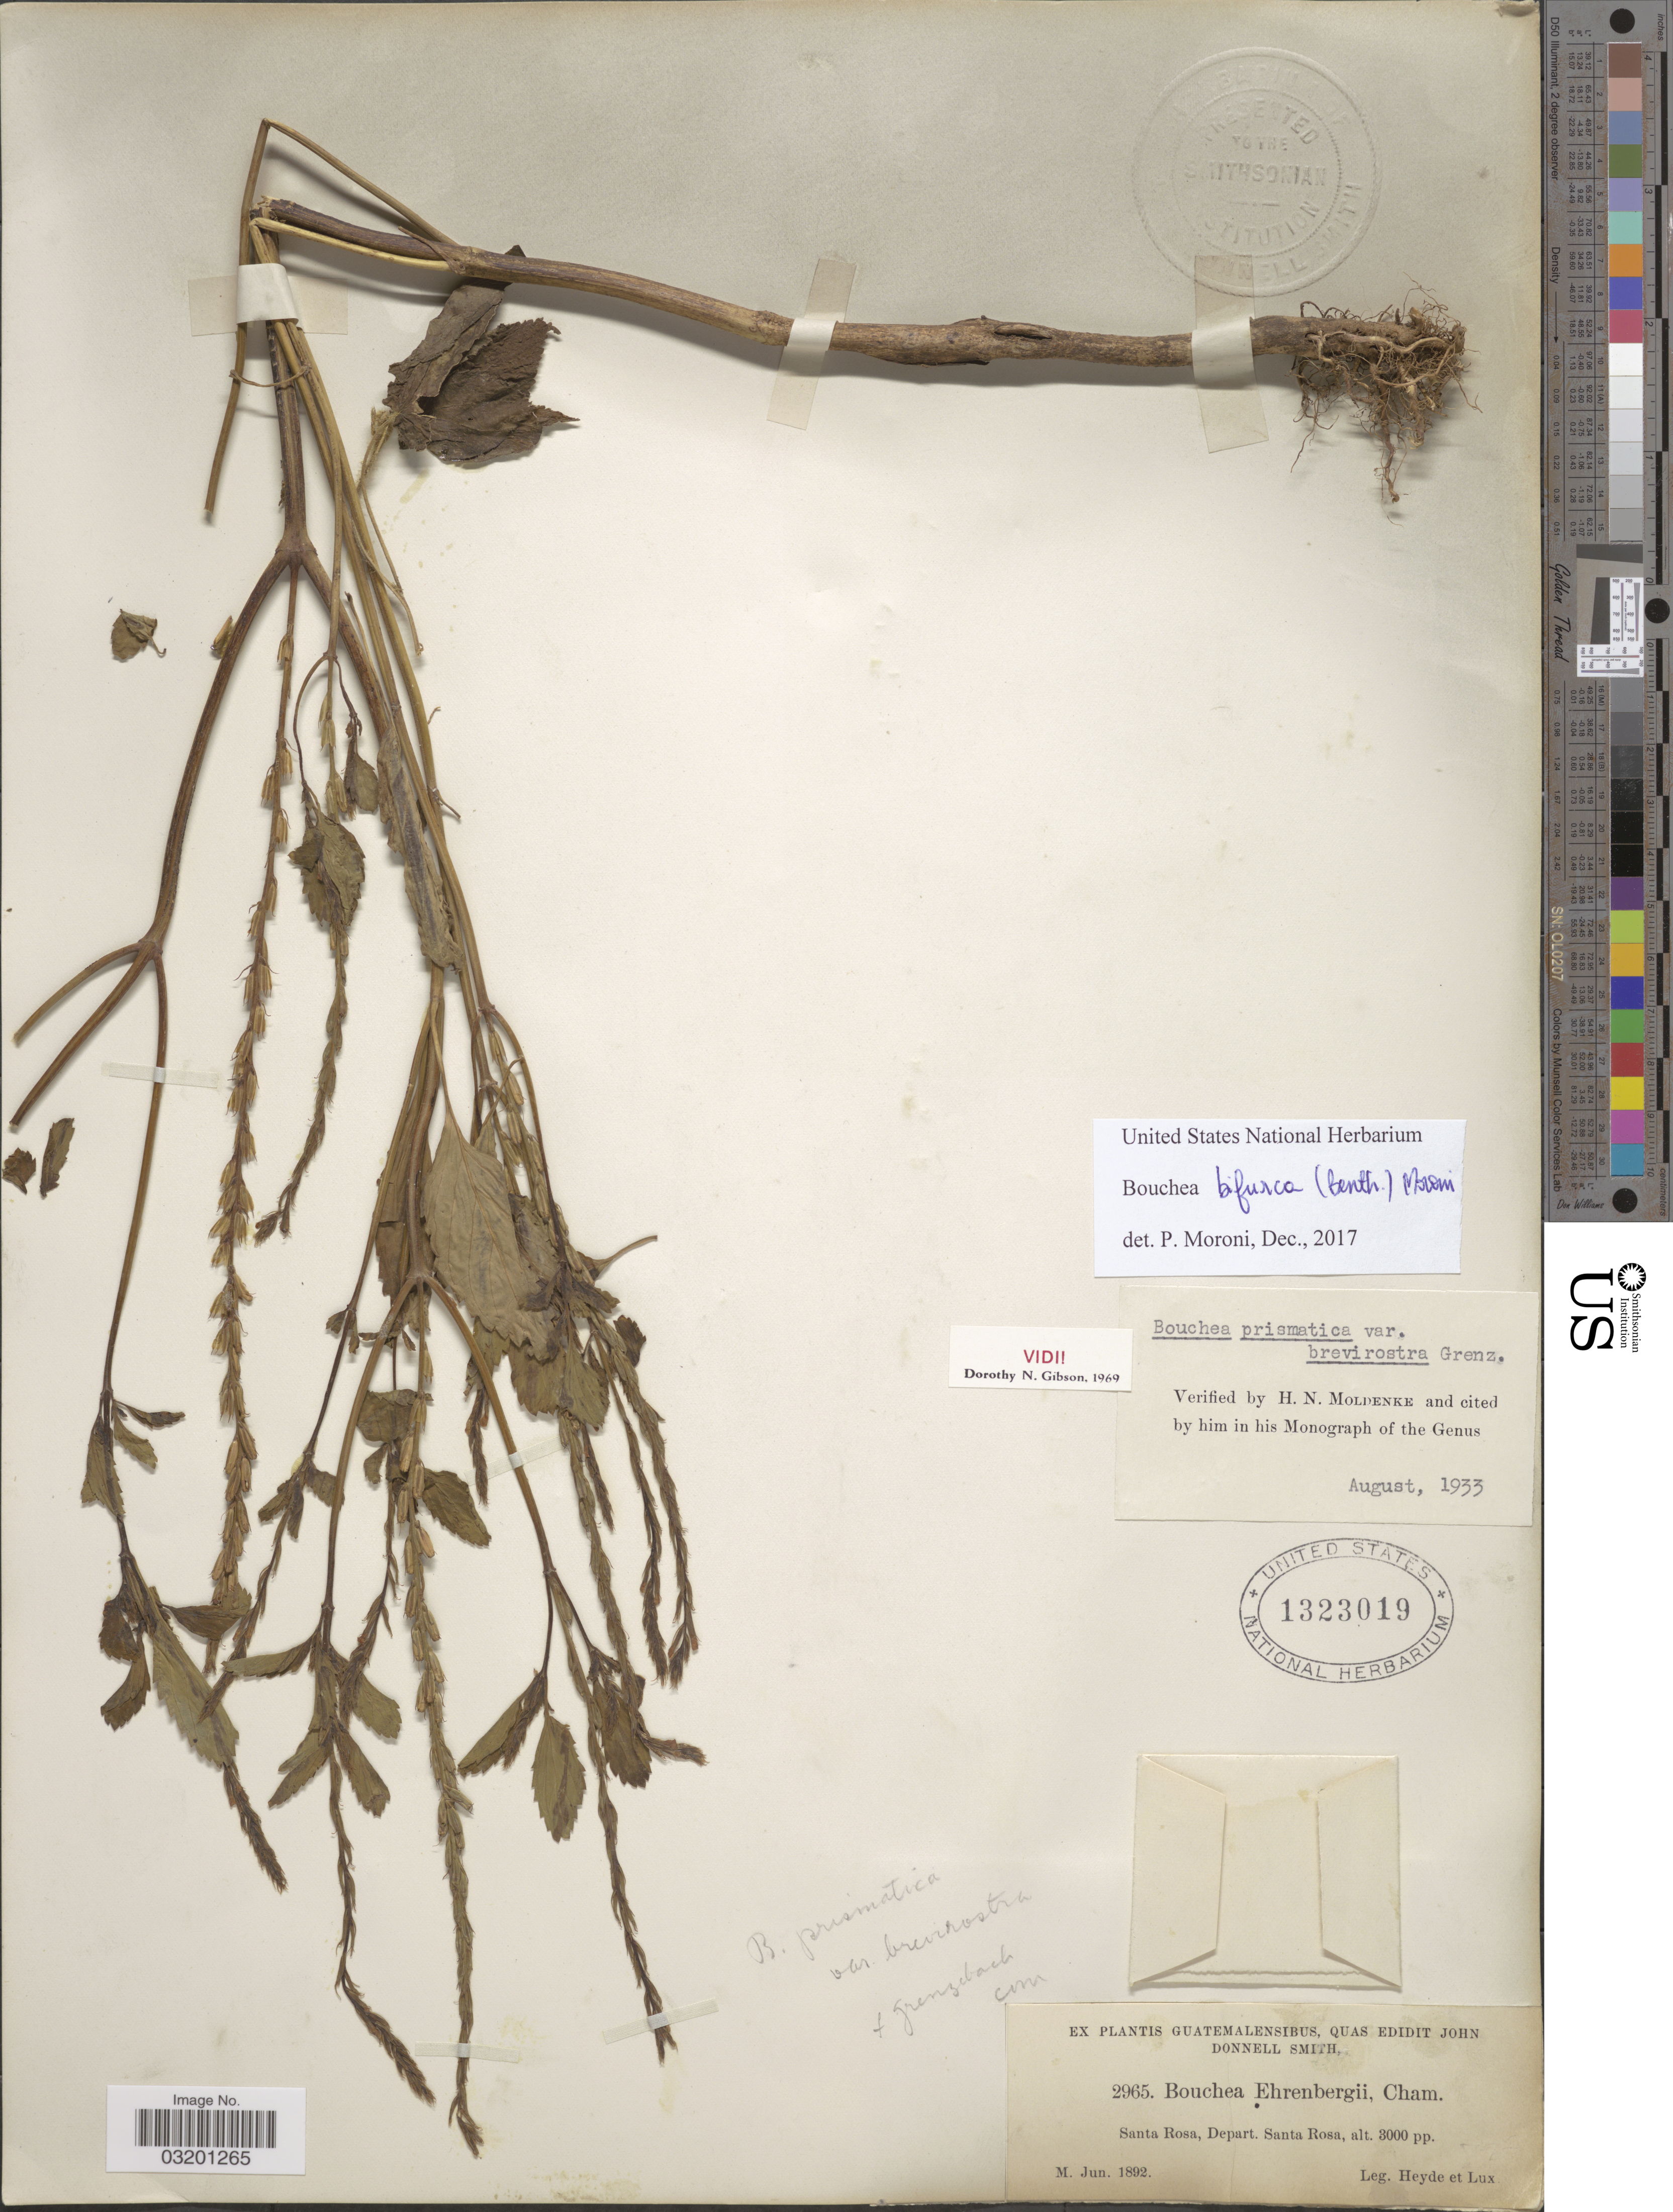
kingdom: Plantae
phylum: Tracheophyta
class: Magnoliopsida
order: Lamiales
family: Verbenaceae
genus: Bouchea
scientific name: Bouchea bifurca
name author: (Benth.) P. Moroni & N. O'Leary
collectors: Heyde & Lux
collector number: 2965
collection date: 1892-06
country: Guatemala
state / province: Santa Rosa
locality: Santa Rosa, Dept. Santa Rosa.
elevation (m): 914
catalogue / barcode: US 1323019